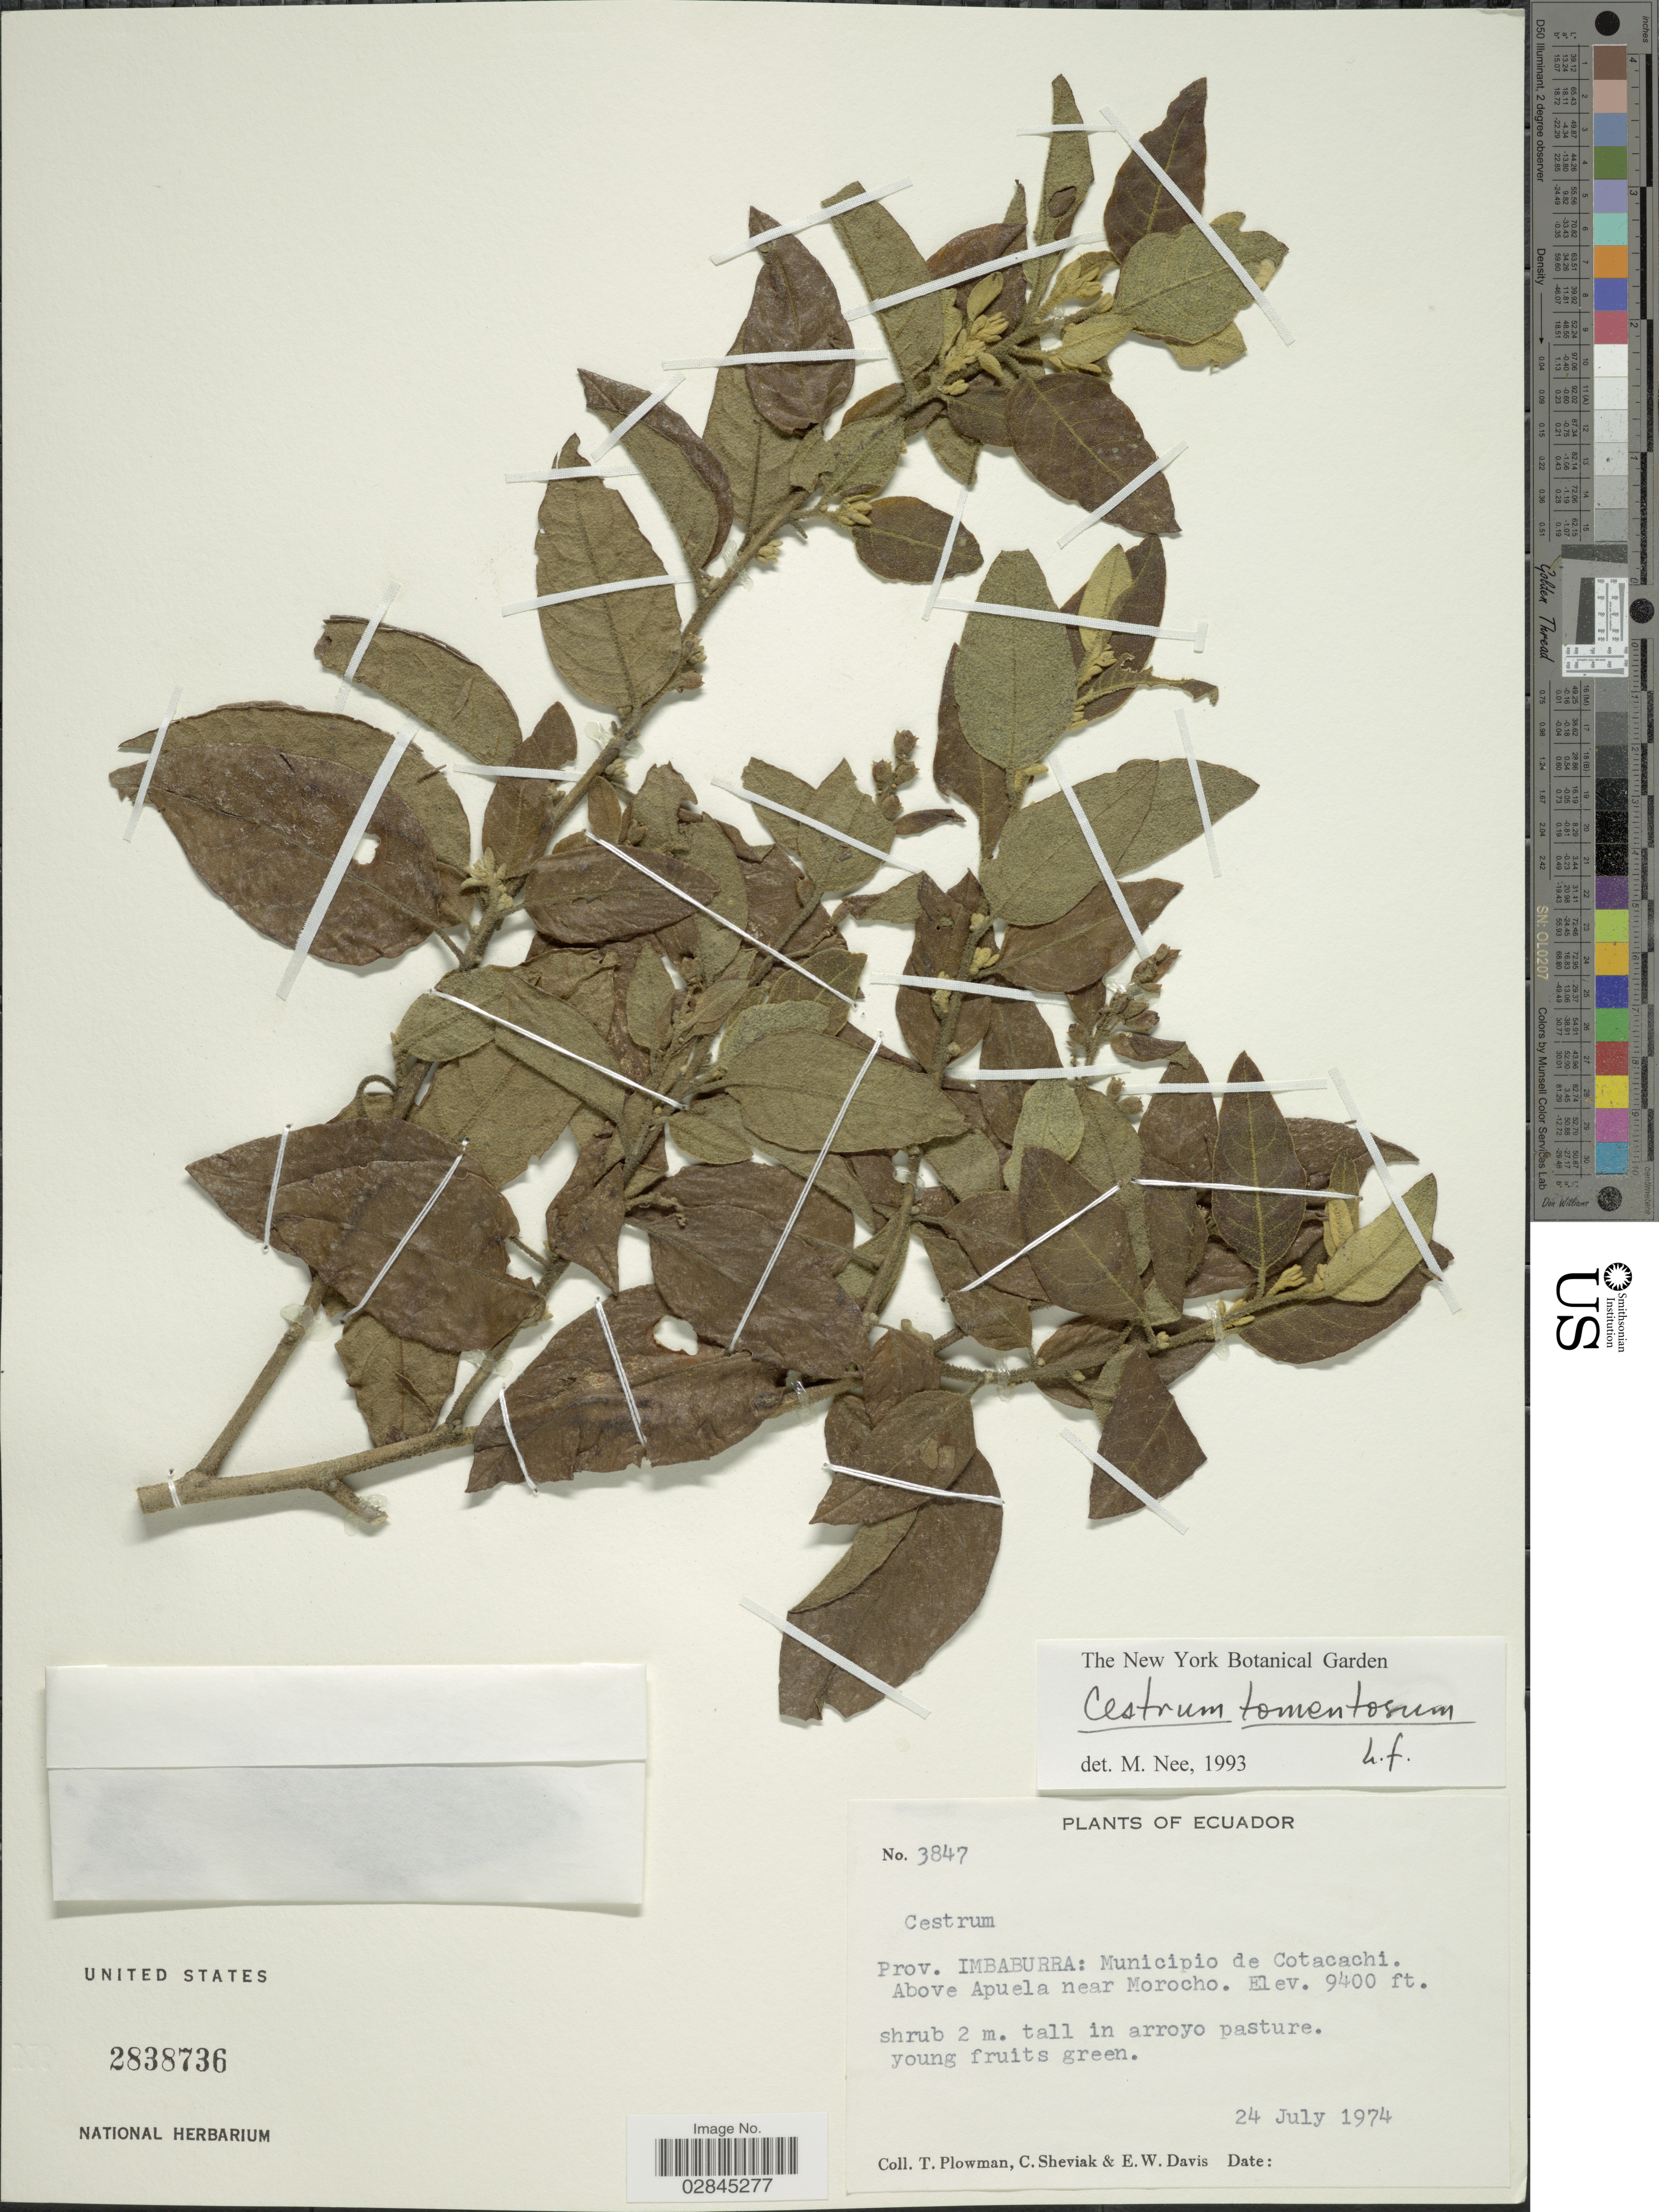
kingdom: Plantae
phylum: Tracheophyta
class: Magnoliopsida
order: Solanales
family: Solanaceae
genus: Cestrum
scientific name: Cestrum tomentosum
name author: L. f.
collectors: T. Plowman, C. J. Sheviak & E. W. Davis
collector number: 3847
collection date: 1974-07-24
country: Ecuador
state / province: Imbabura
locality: Prov. Imbaburra: Municipio de Cotacachi. Above Apuela near Morocho.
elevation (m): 2865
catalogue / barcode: US 2838736